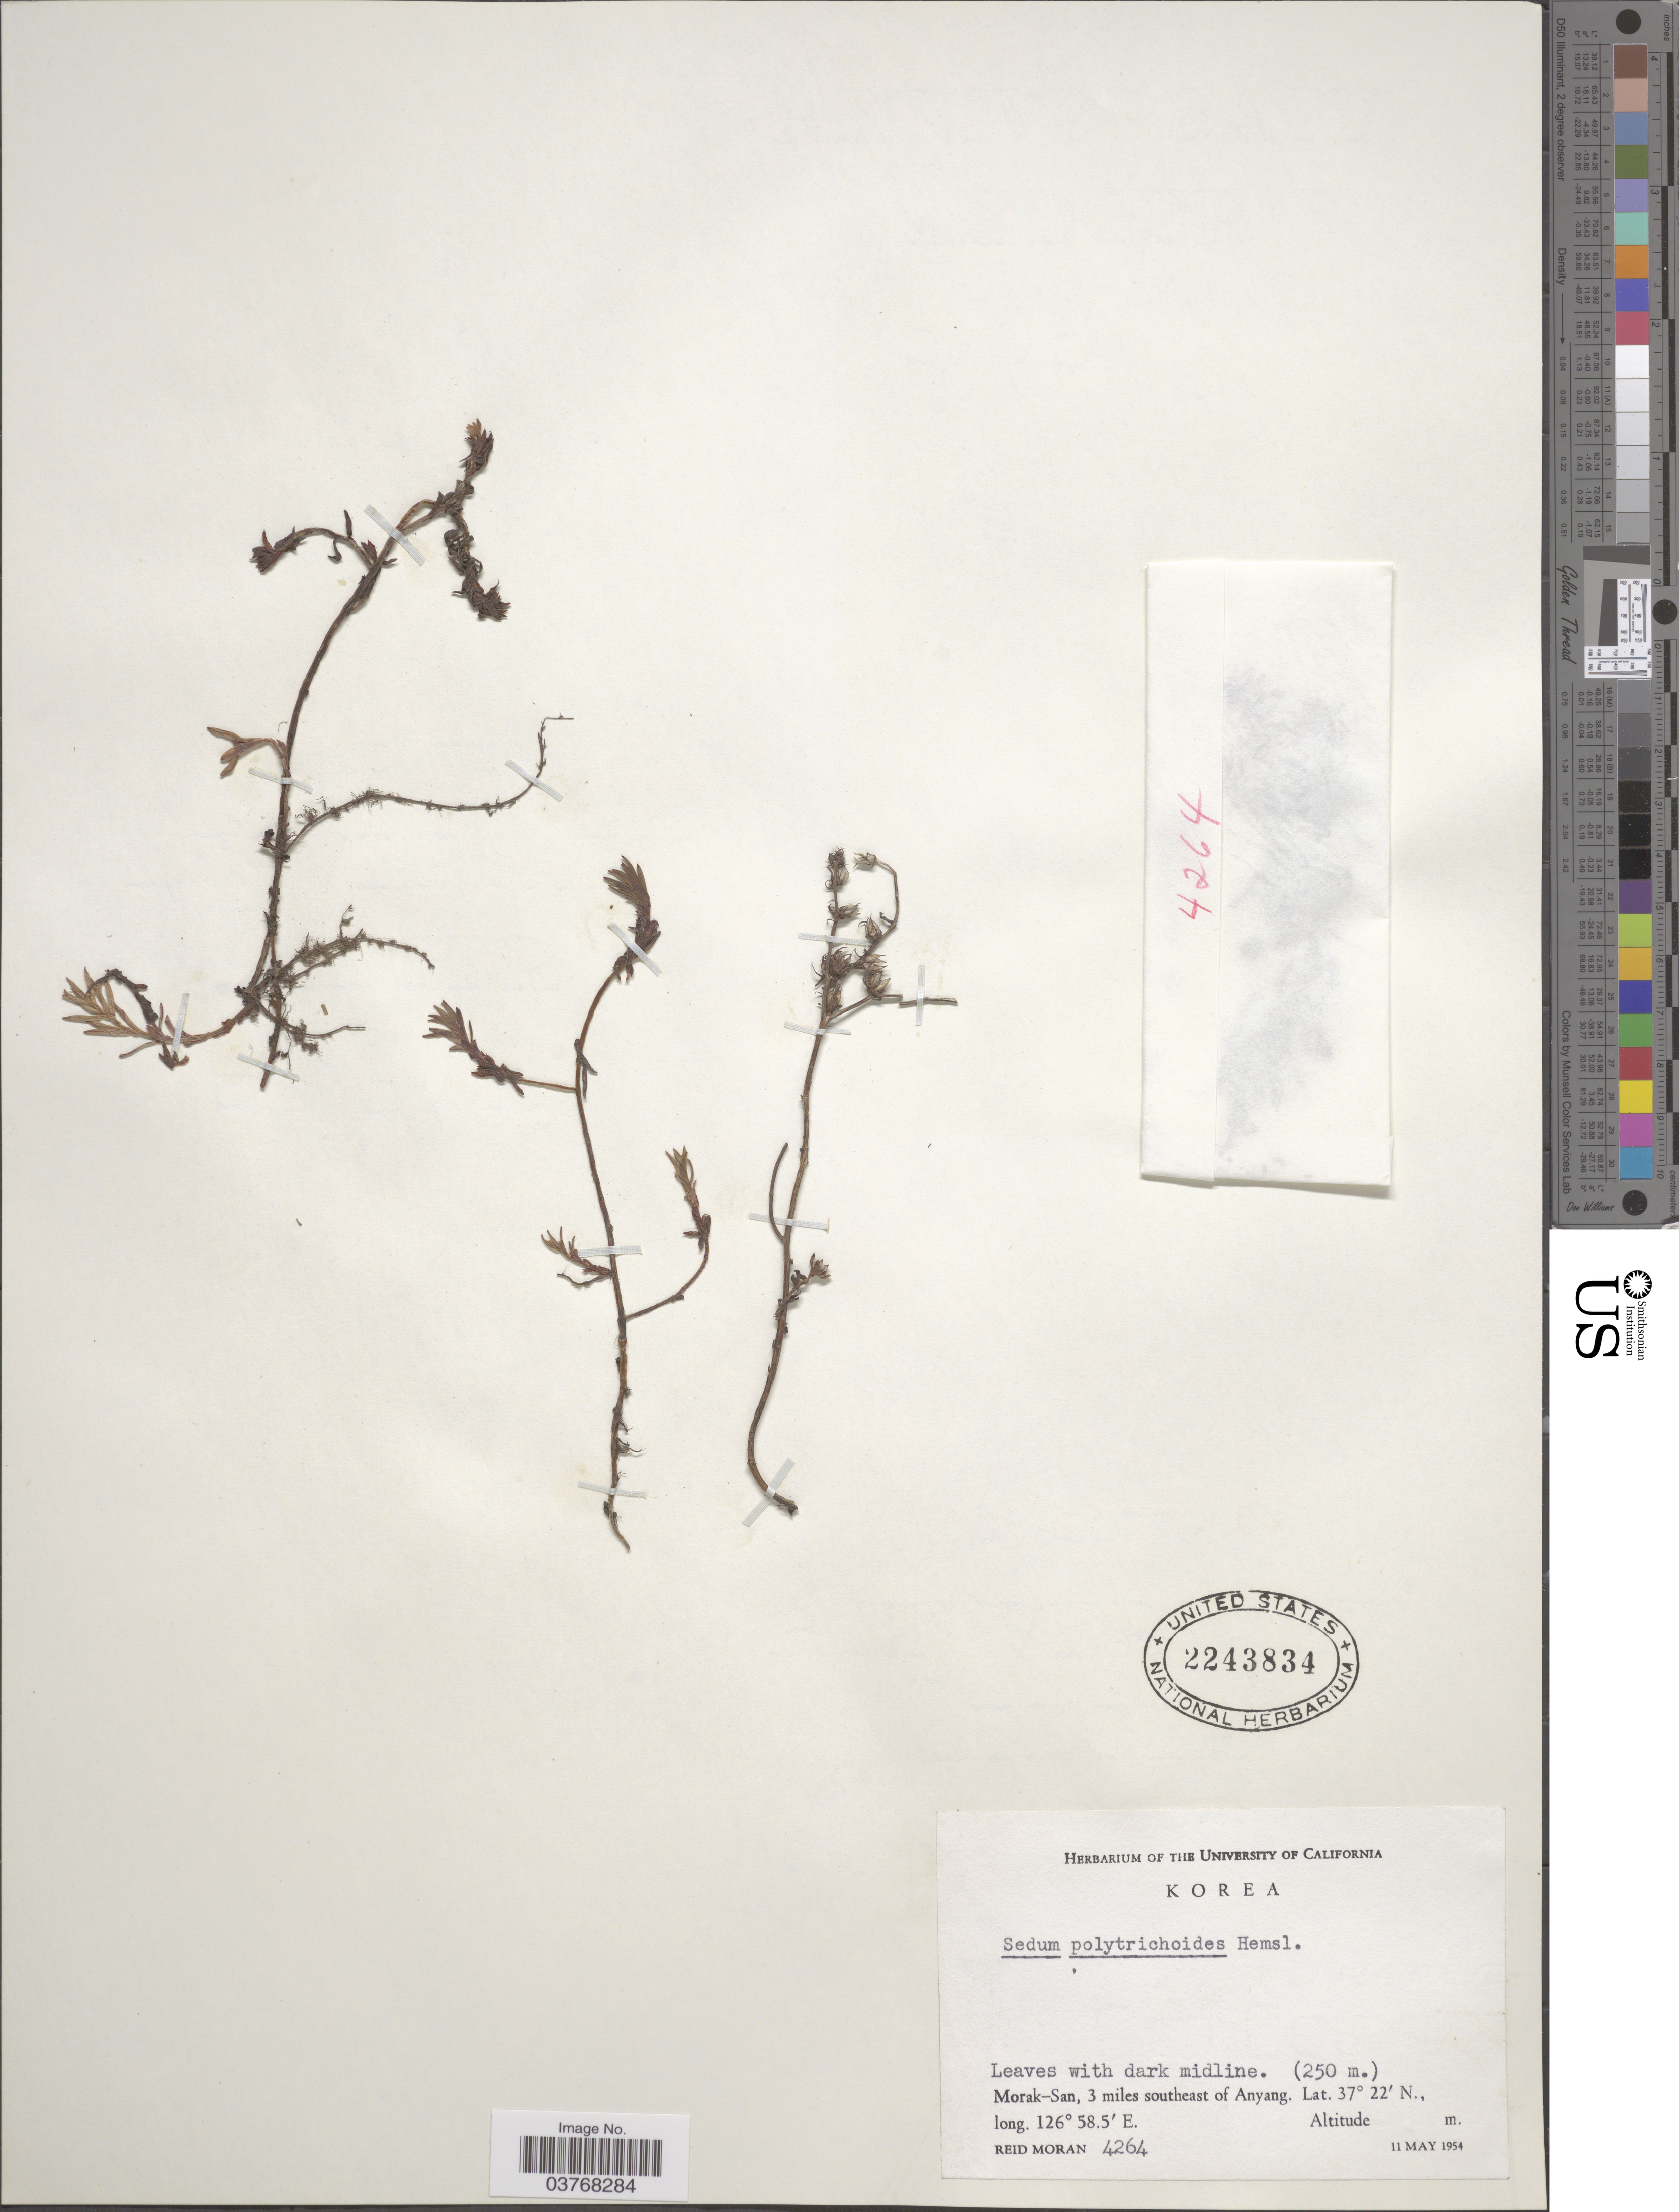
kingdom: Plantae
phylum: Tracheophyta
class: Magnoliopsida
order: Saxifragales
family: Crassulaceae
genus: Sedum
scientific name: Sedum polytrichoides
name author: Hemsl.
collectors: R. Moran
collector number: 4264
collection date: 1954-05-11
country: South Korea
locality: Morak-San, 3 miles southeast of Anyang.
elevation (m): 250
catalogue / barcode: US 2243834